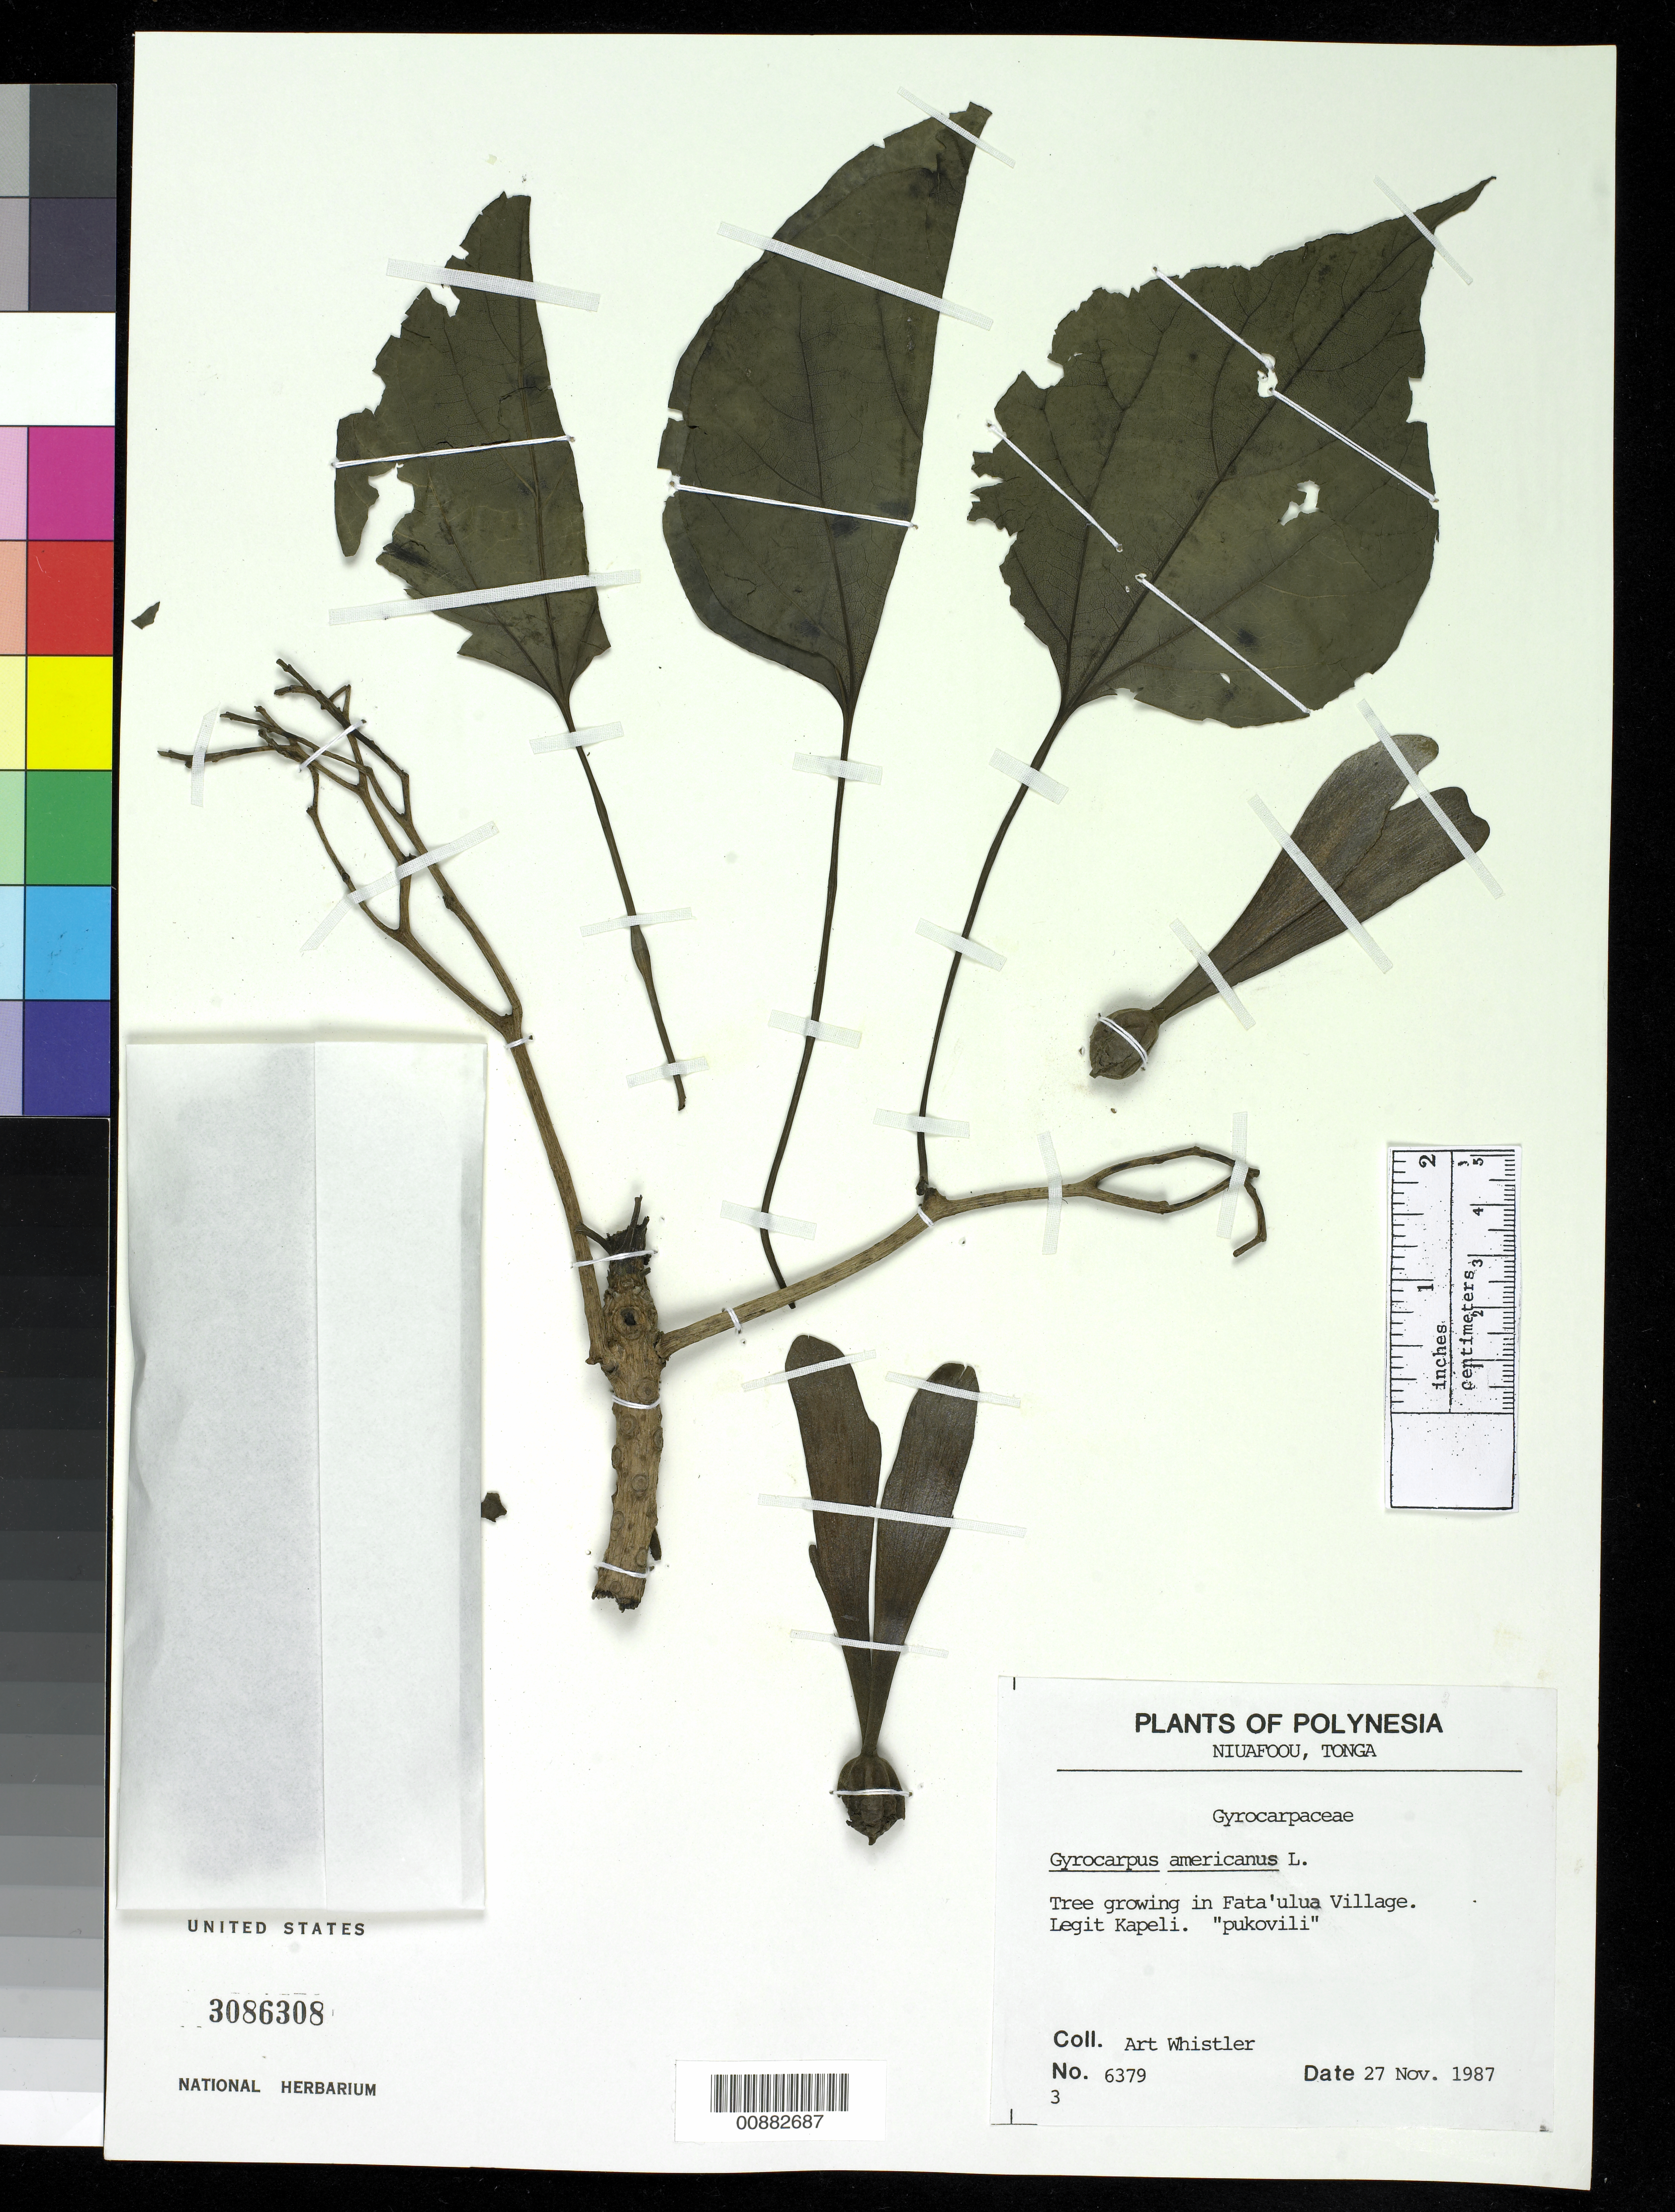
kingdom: Plantae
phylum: Tracheophyta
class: Magnoliopsida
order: Laurales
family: Hernandiaceae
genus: Gyrocarpus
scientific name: Gyrocarpus americanus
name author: Jacq.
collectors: J. Florence & Sykes, --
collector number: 6379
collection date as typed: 04 May 1992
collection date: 1992-05-04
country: French Polynesia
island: Tahiti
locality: Papeete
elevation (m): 2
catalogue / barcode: US 3086308